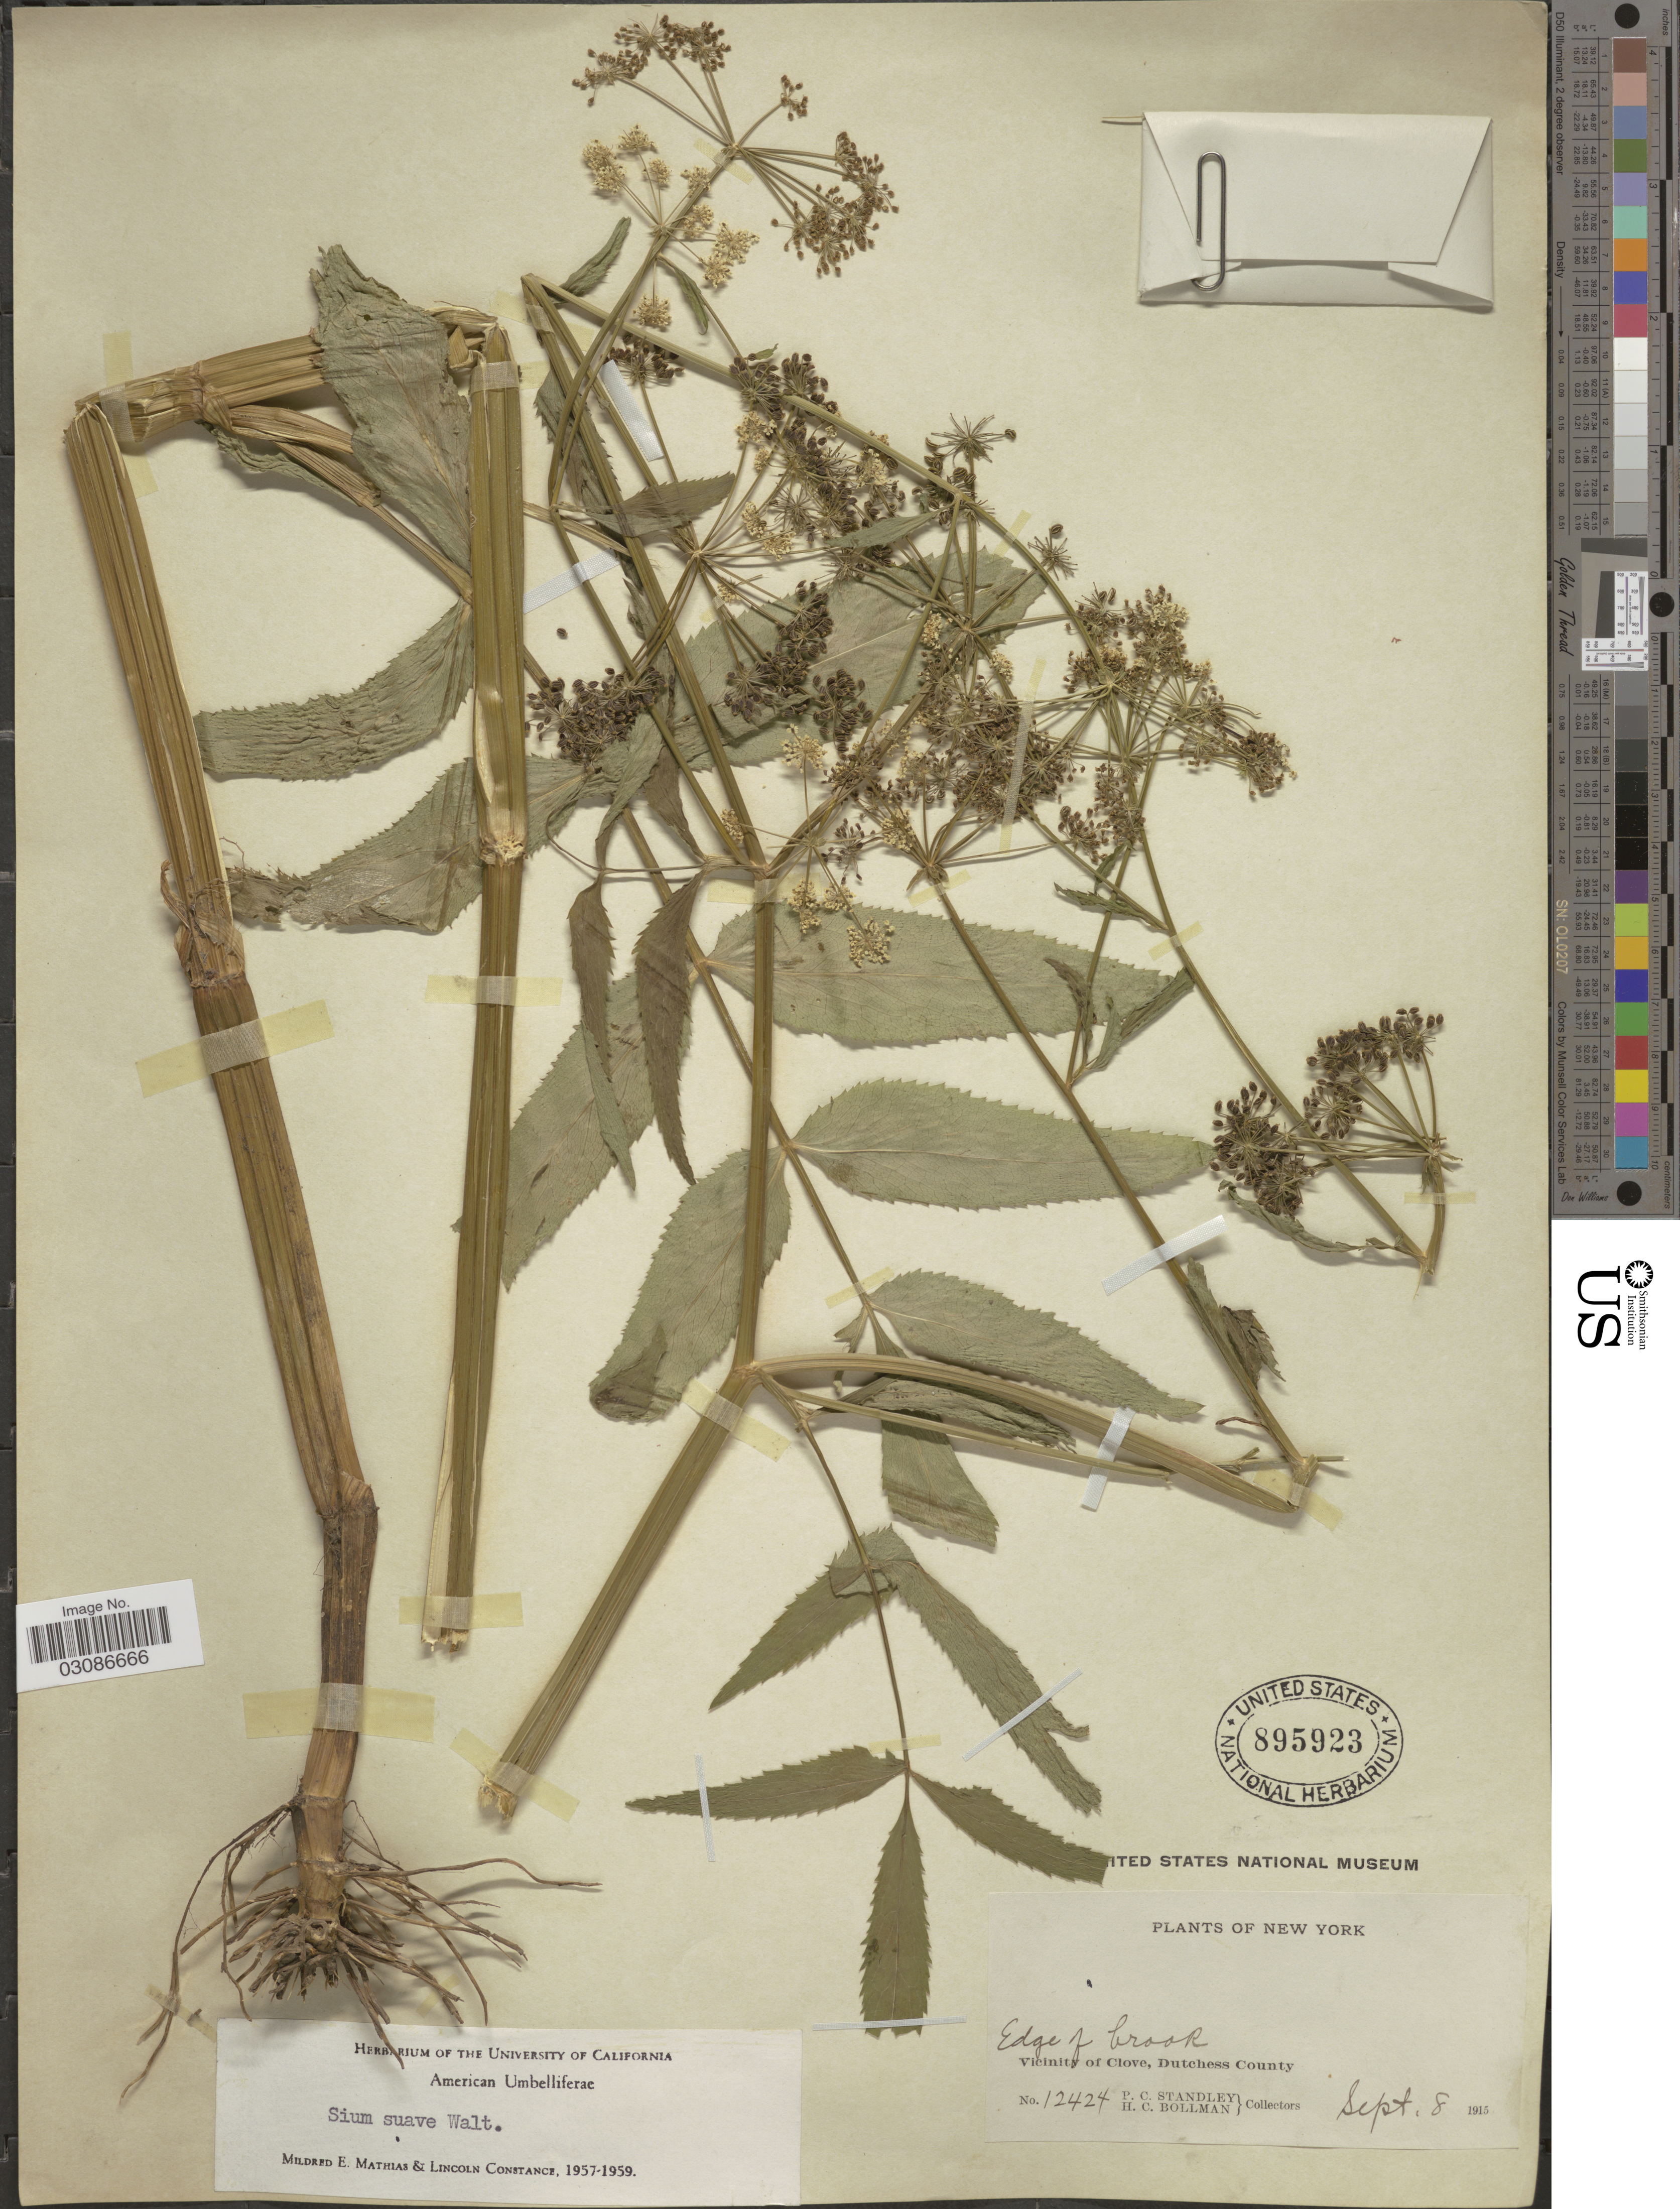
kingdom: Plantae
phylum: Tracheophyta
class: Magnoliopsida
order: Apiales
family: Apiaceae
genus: Sium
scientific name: Sium suave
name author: Walter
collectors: P. C. Standley & H. C. Bollman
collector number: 12424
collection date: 1915-09-08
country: United States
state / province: New York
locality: Vicinity of Clove, Dutchess County.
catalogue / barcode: US 895923